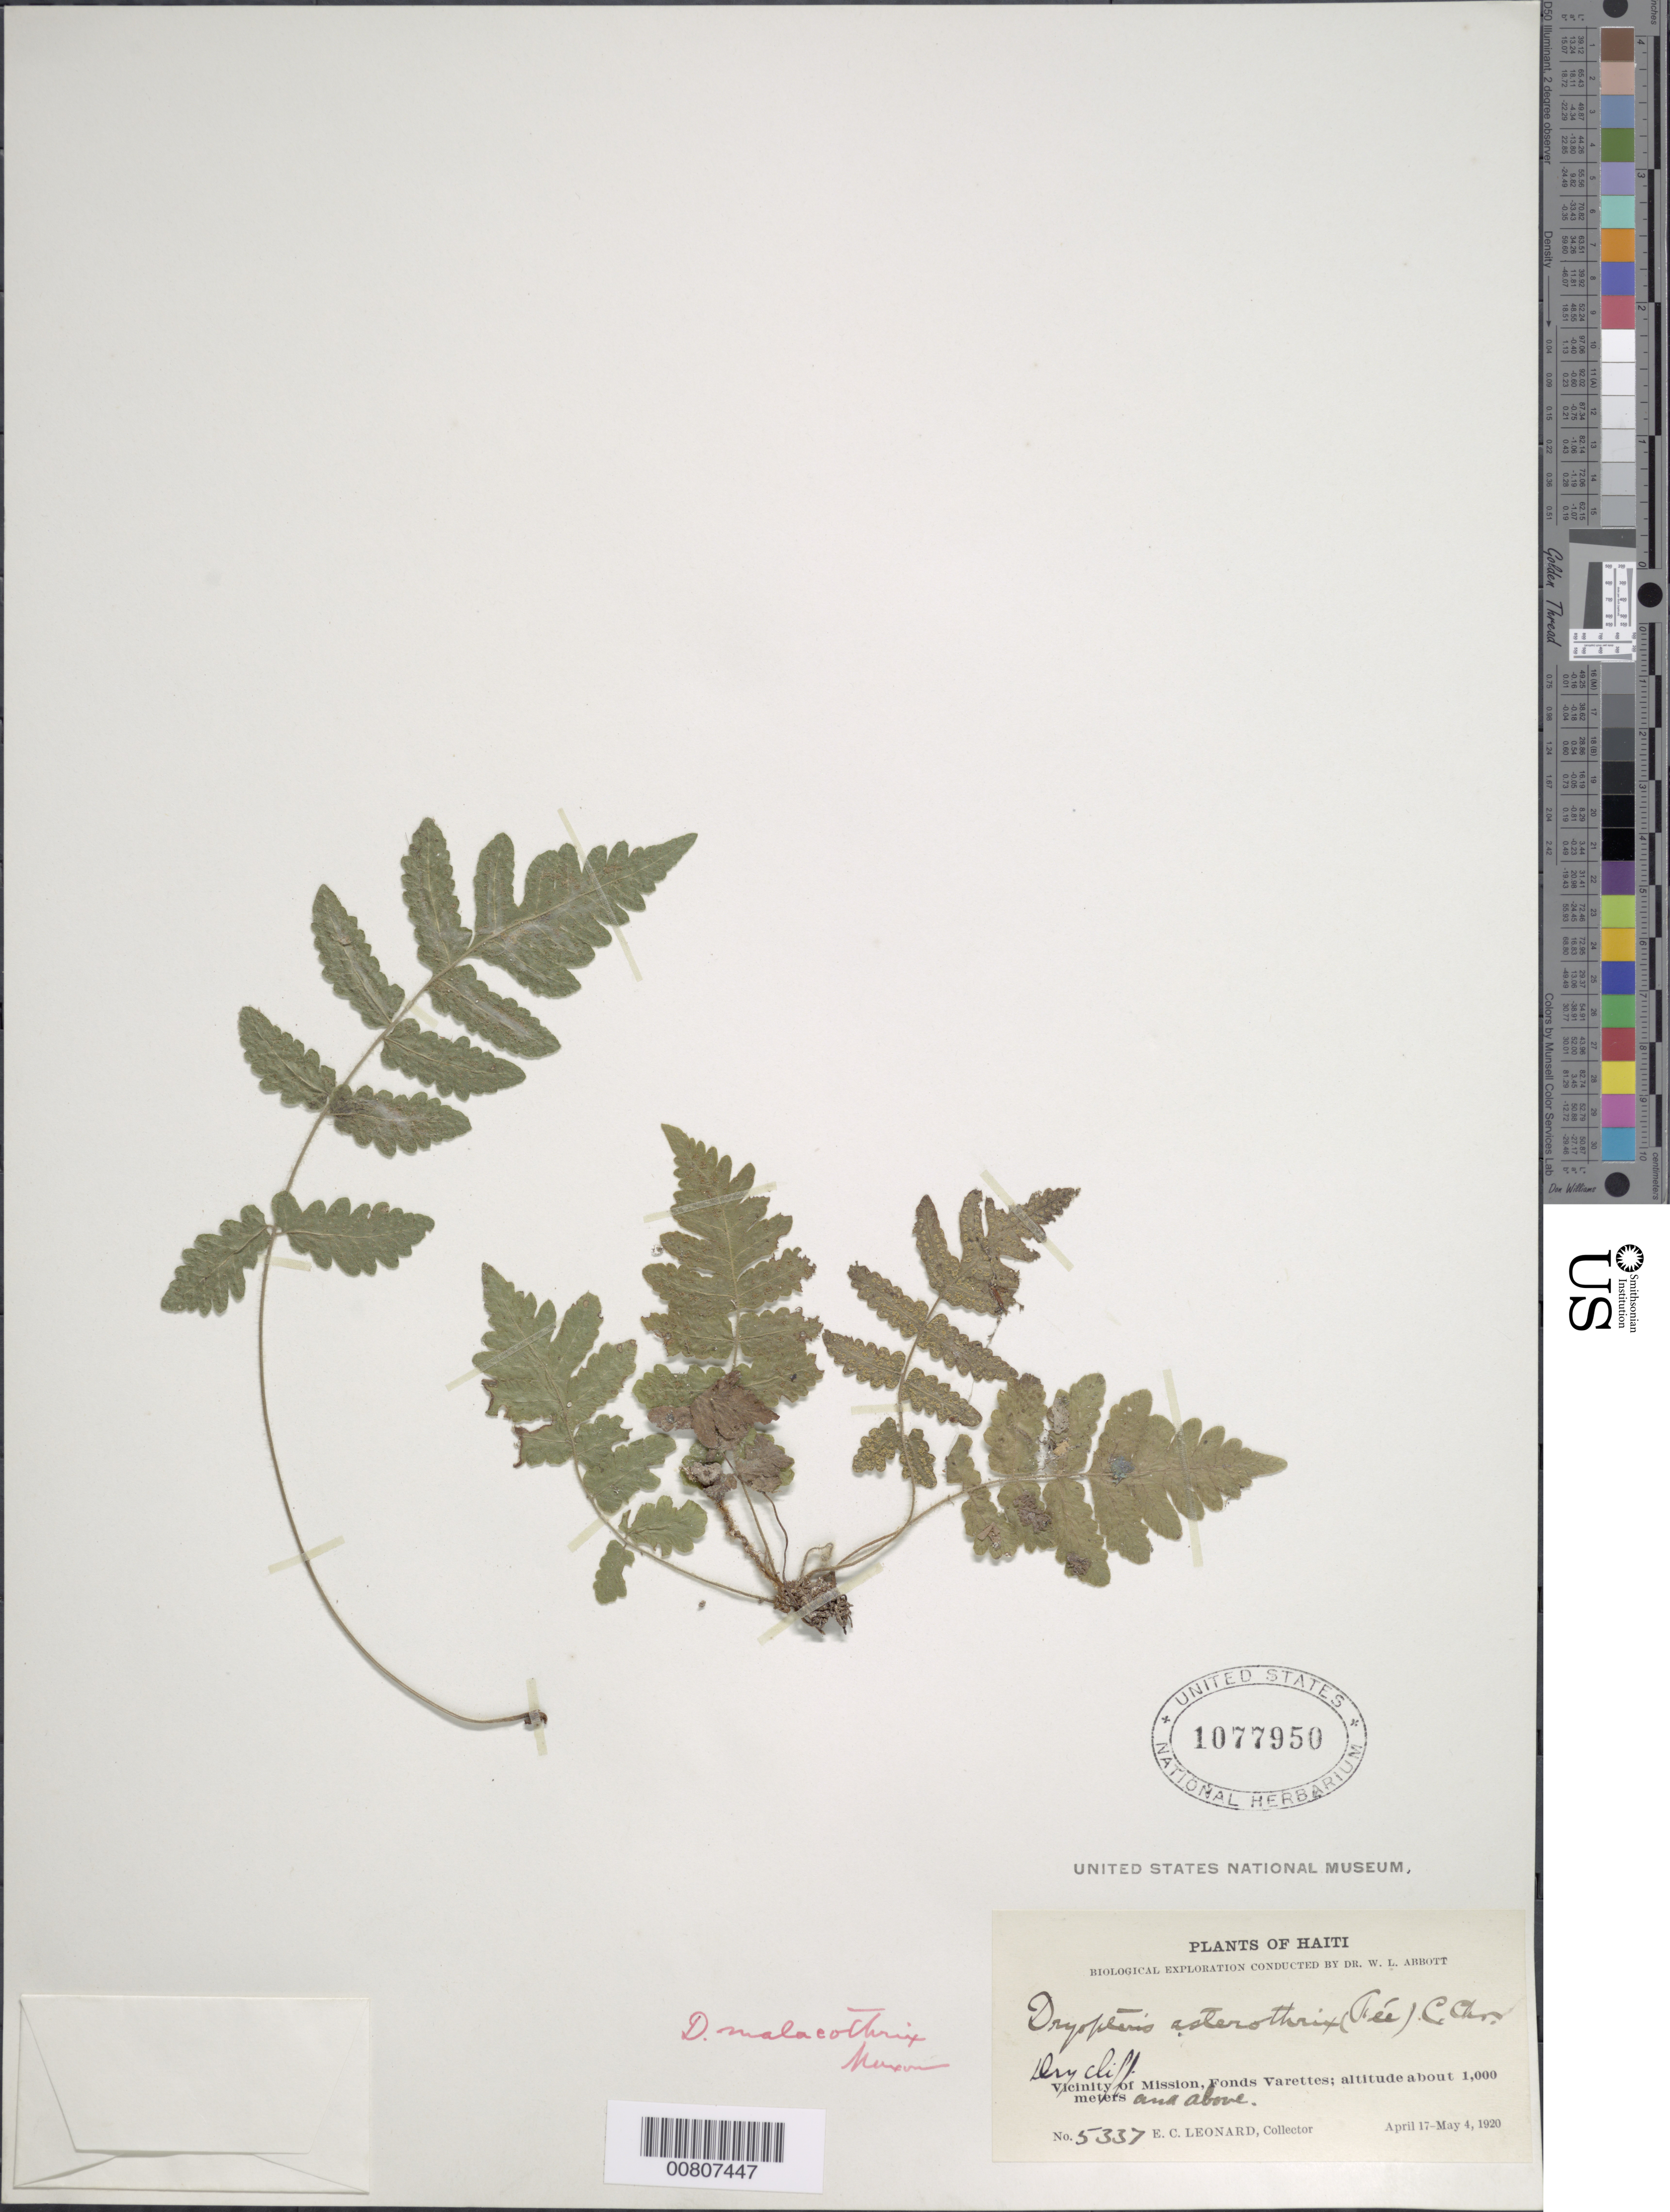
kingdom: Plantae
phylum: Tracheophyta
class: Polypodiopsida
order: Polypodiales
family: Thelypteridaceae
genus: Goniopteris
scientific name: Goniopteris pellita (Willd.) comb. nov., ined 2015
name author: (Willd.)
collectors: E. C. Leonard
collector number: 5337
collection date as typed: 17 Apr 1920 to 04 May 1920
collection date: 1920-04-17/1920-05-04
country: Haiti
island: Hispaniola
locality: Mission vicinity, Fonds Varettes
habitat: Dry cliff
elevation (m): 1000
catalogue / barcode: US 1077950